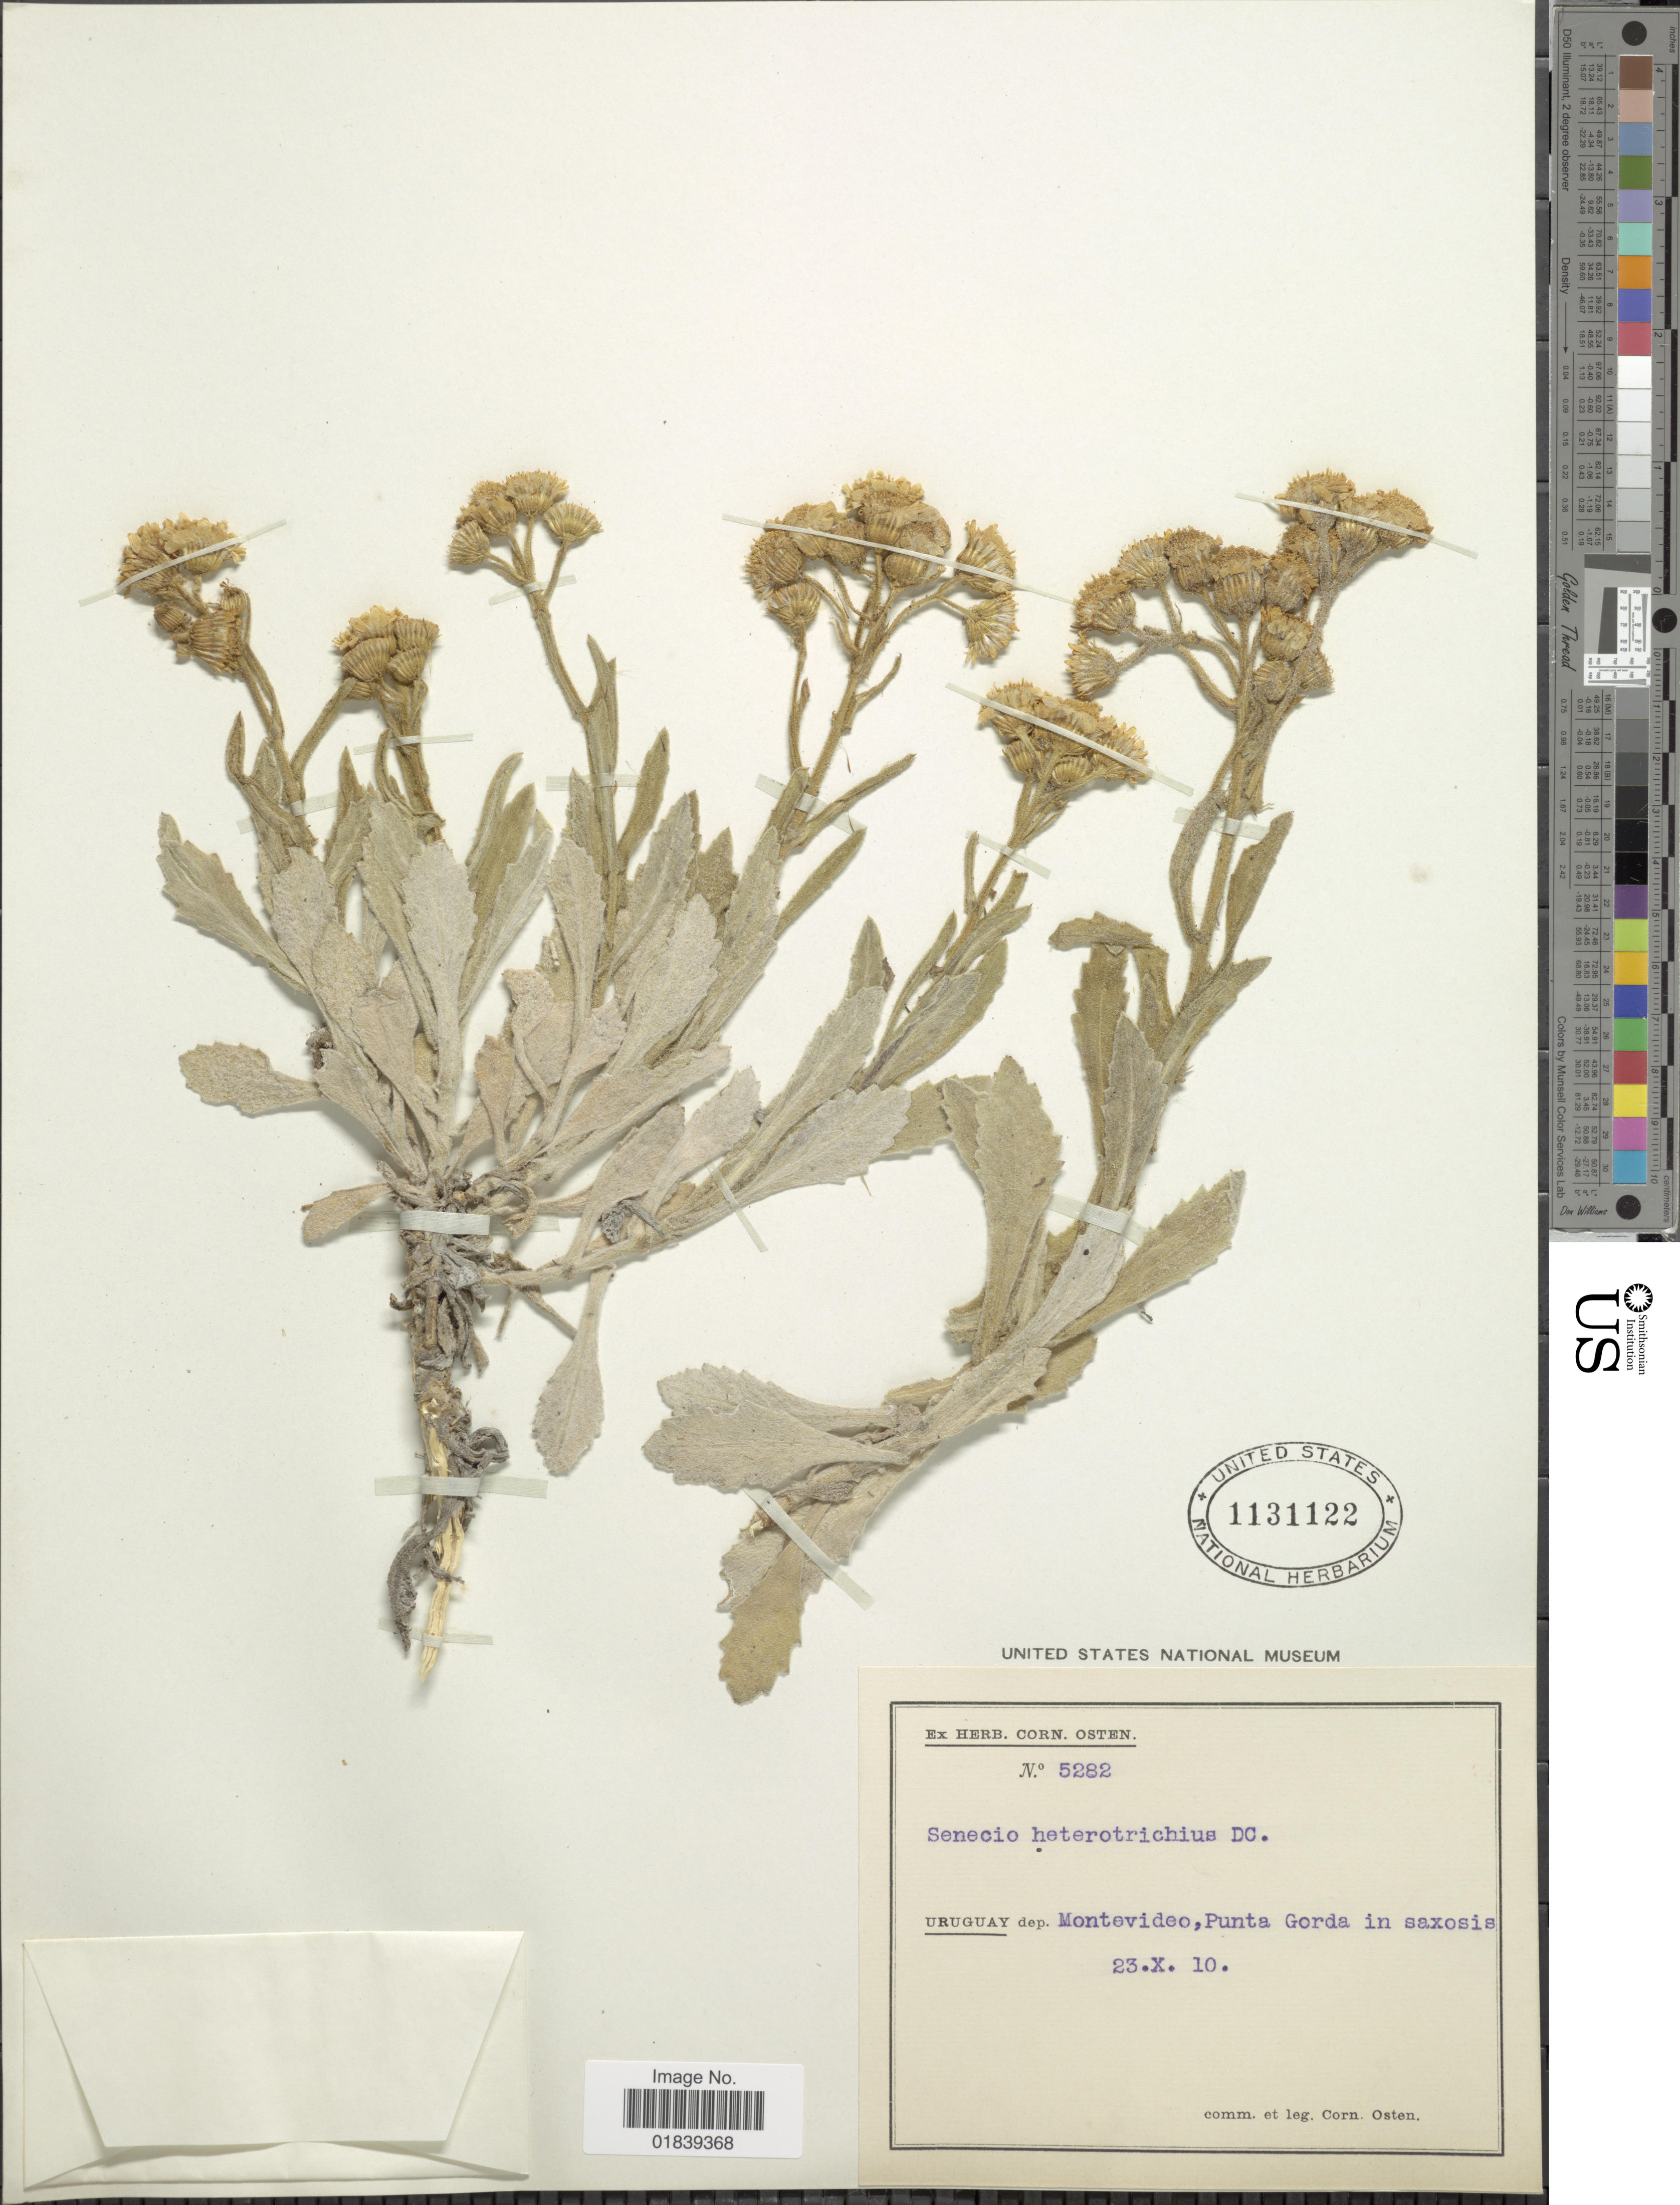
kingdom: Plantae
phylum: Tracheophyta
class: Magnoliopsida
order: Asterales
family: Asteraceae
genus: Senecio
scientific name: Senecio heterotrichius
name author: DC.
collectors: C. Osten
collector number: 5282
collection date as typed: Transcribed d/m/y: 23/10/10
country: Uruguay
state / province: Montevideo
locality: Punta Gorda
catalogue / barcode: US 1131122